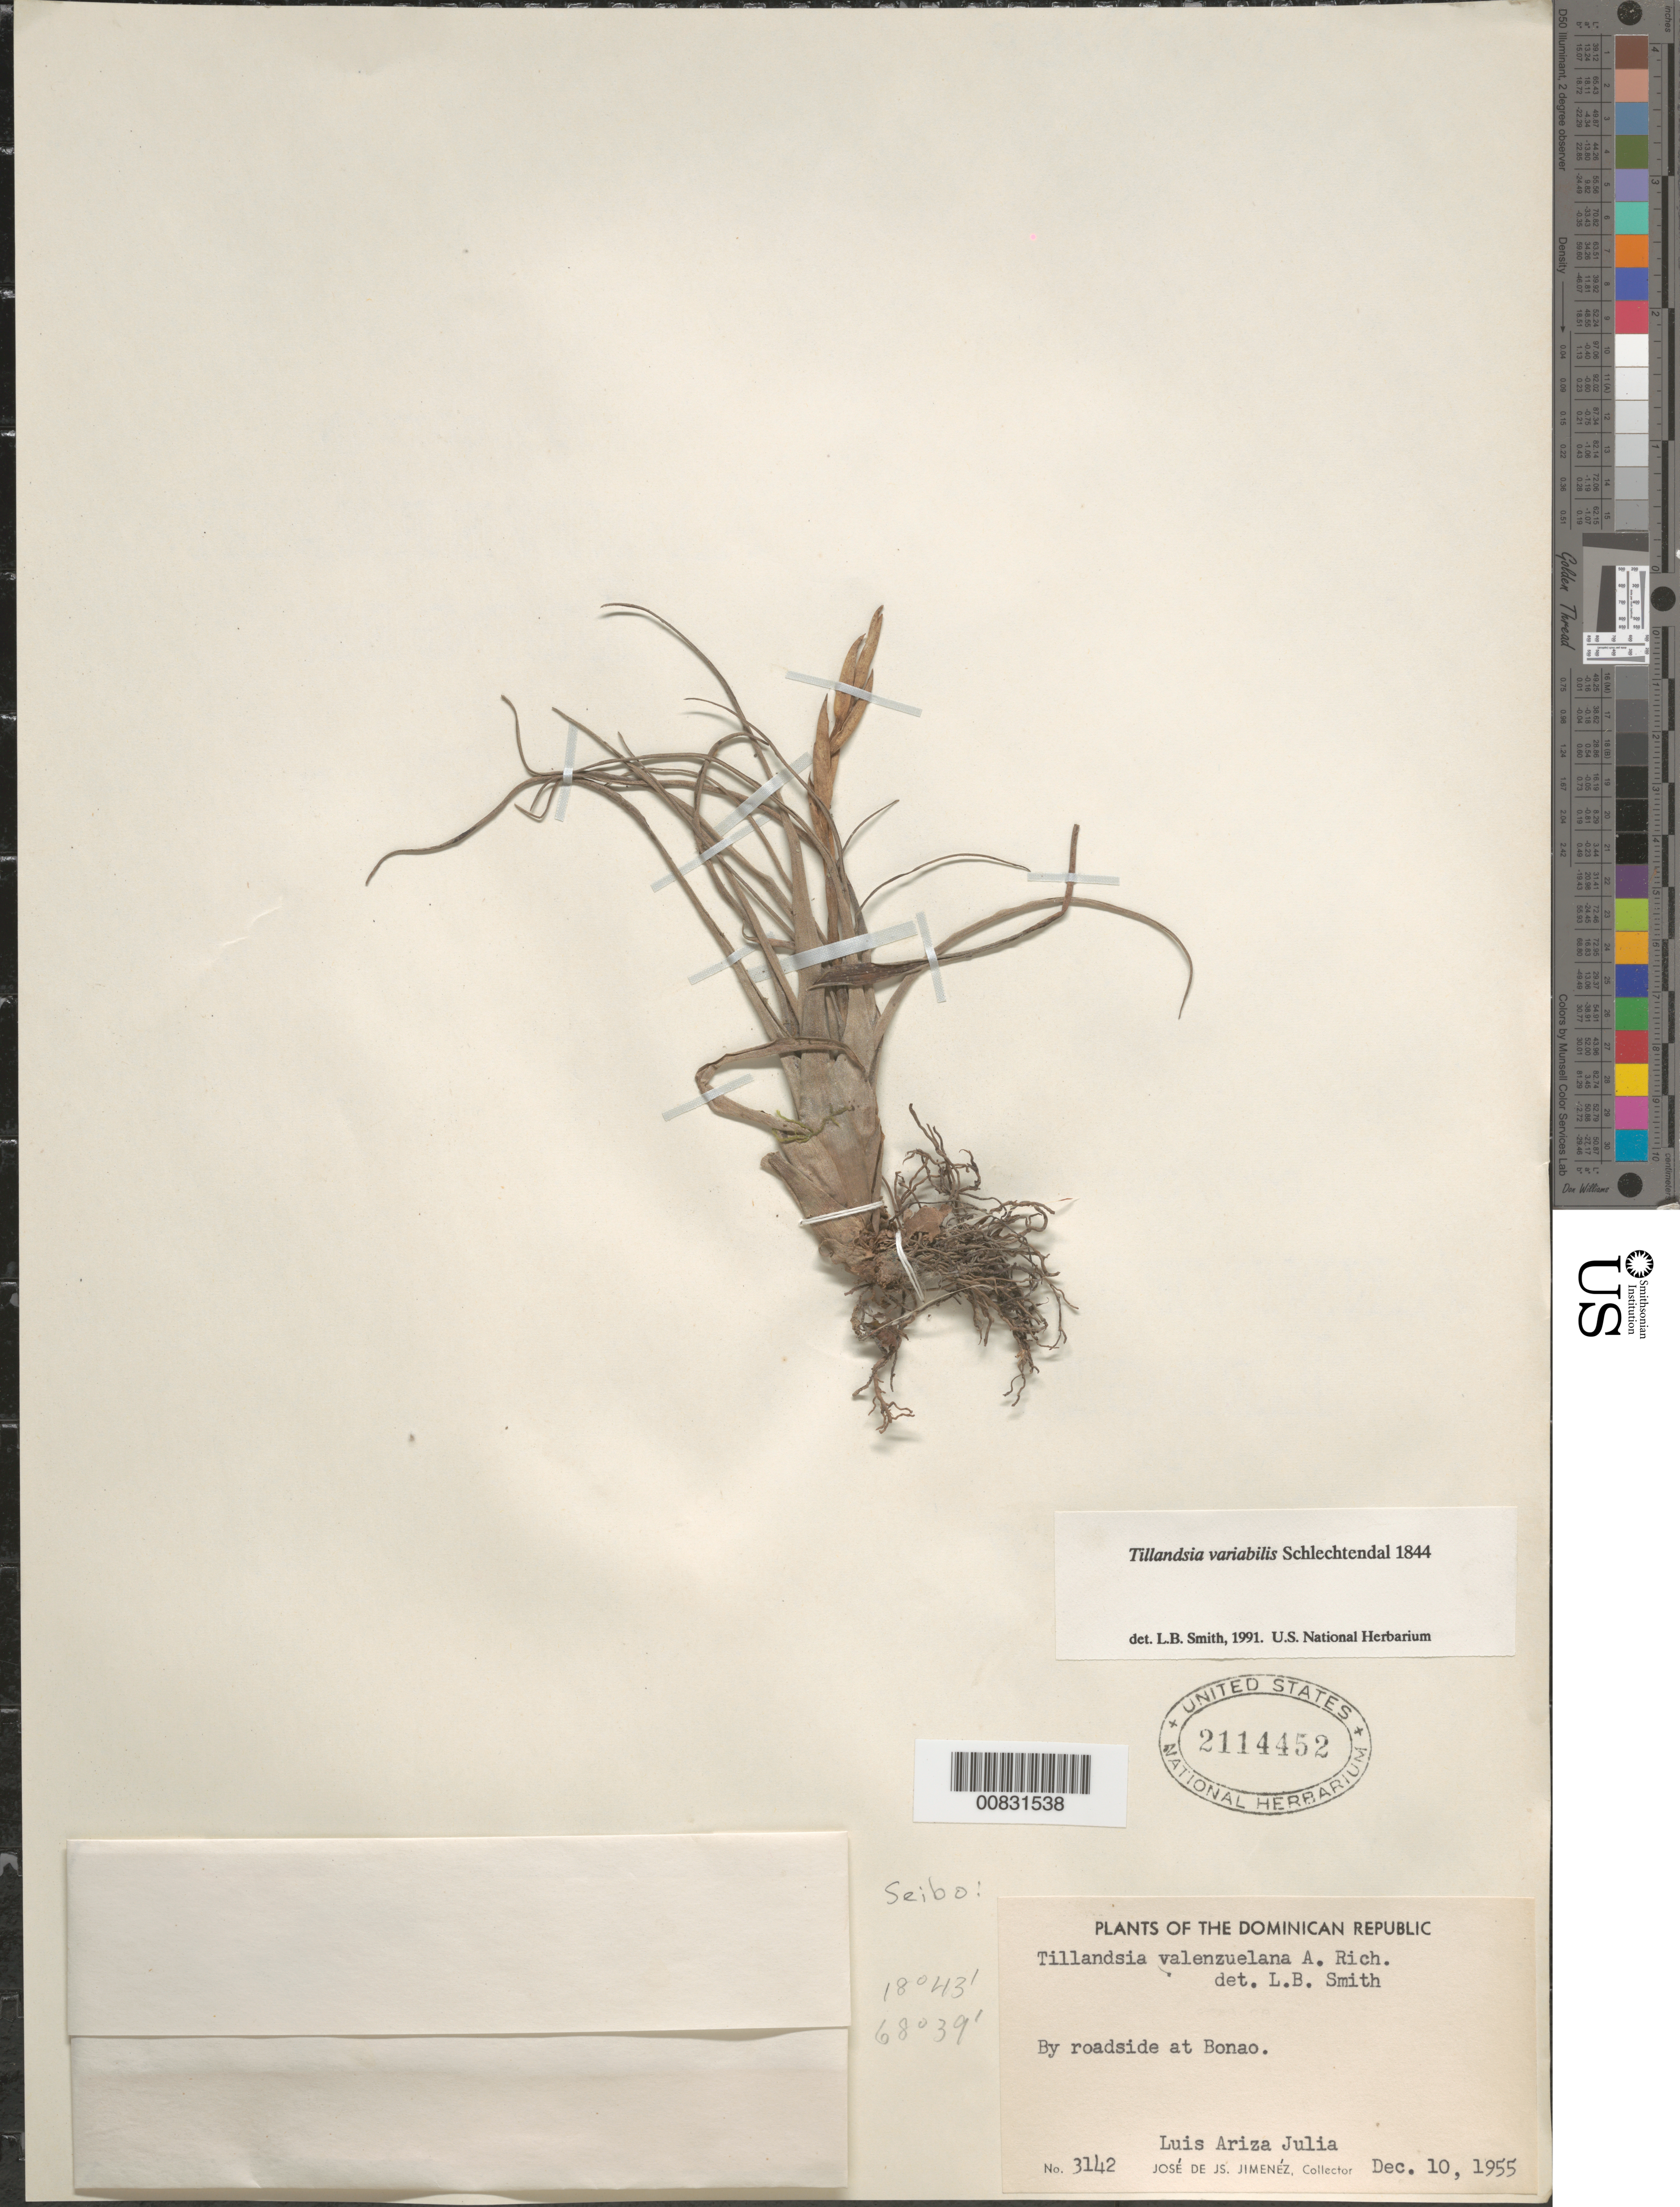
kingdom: Plantae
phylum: Tracheophyta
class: Liliopsida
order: Poales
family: Bromeliaceae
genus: Tillandsia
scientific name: Tillandsia variabilis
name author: Schltdl.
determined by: Smith, Lyman B., (US), NMNH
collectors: J. J. Jiménez & L. Ariza-Julia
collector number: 3142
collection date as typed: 10 Dec 1955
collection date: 1955-12-10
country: Dominican Republic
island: Hispaniola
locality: By roadside at Bonao. Seibo.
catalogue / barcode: US 2114452